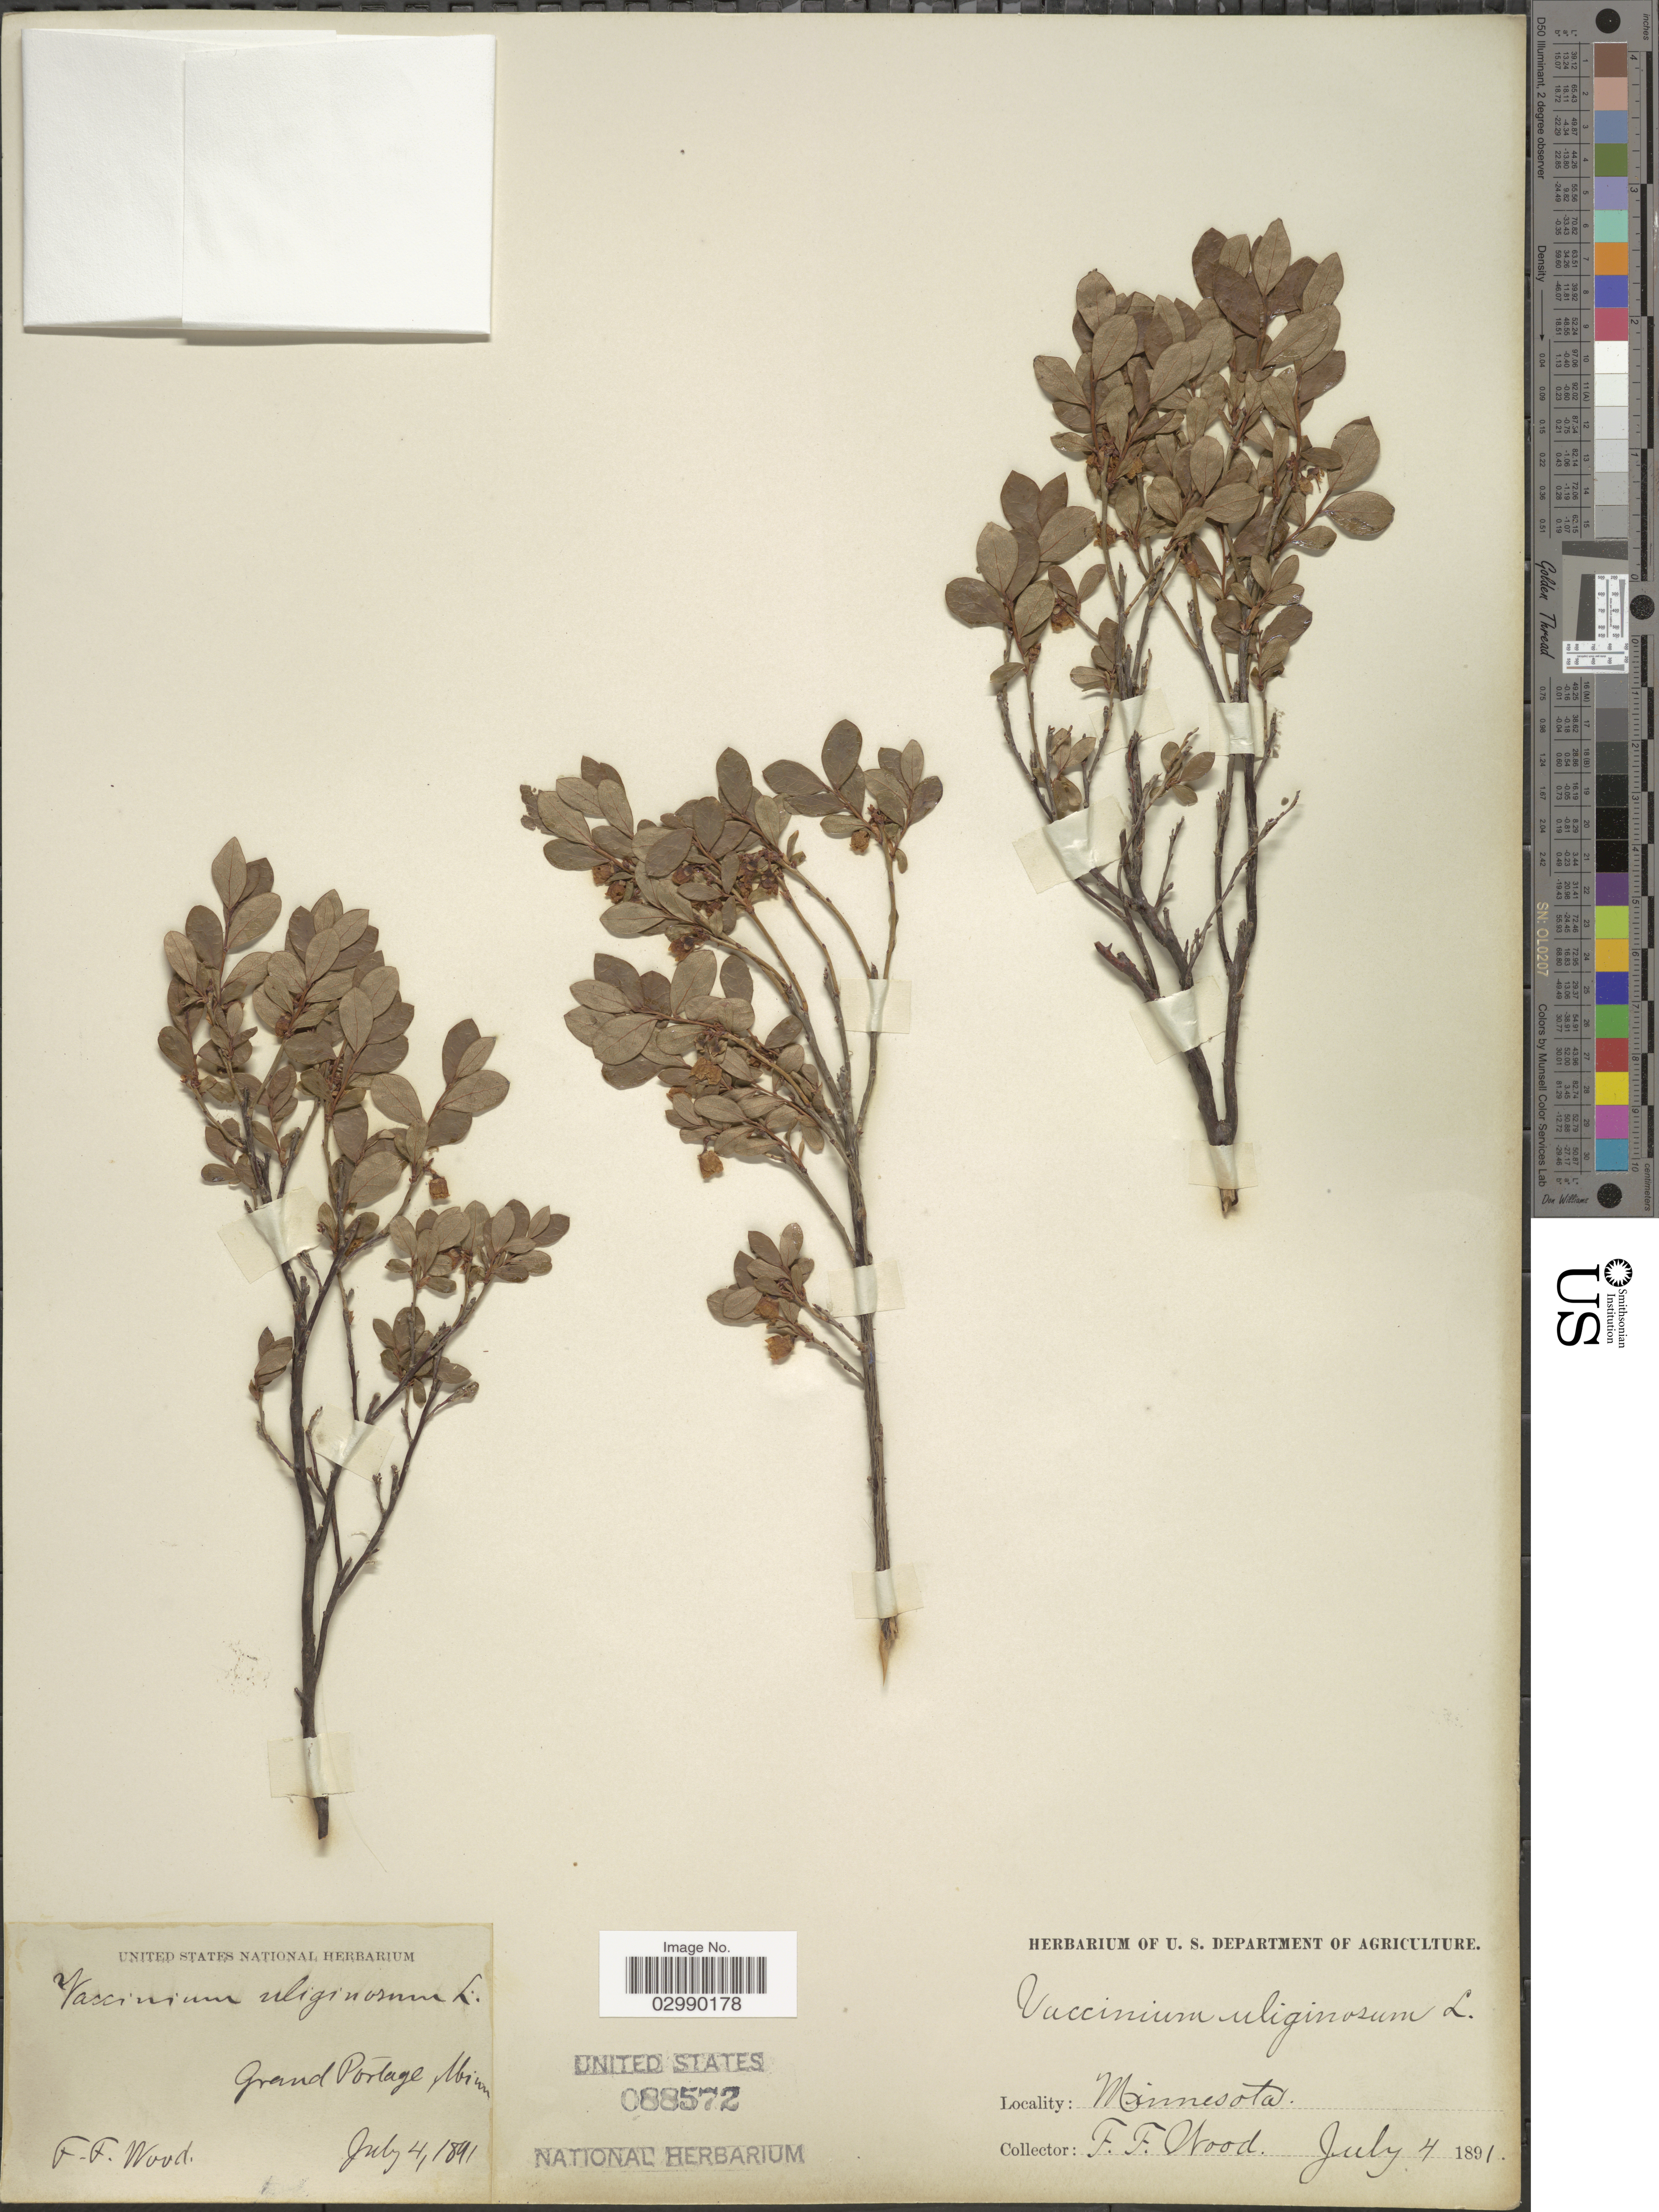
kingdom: Plantae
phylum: Tracheophyta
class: Magnoliopsida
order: Ericales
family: Ericaceae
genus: Vaccinium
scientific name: Vaccinium uliginosum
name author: L.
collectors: F. Wood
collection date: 1891-07-04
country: United States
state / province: Minnesota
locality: Grand Portage.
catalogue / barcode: US 88572